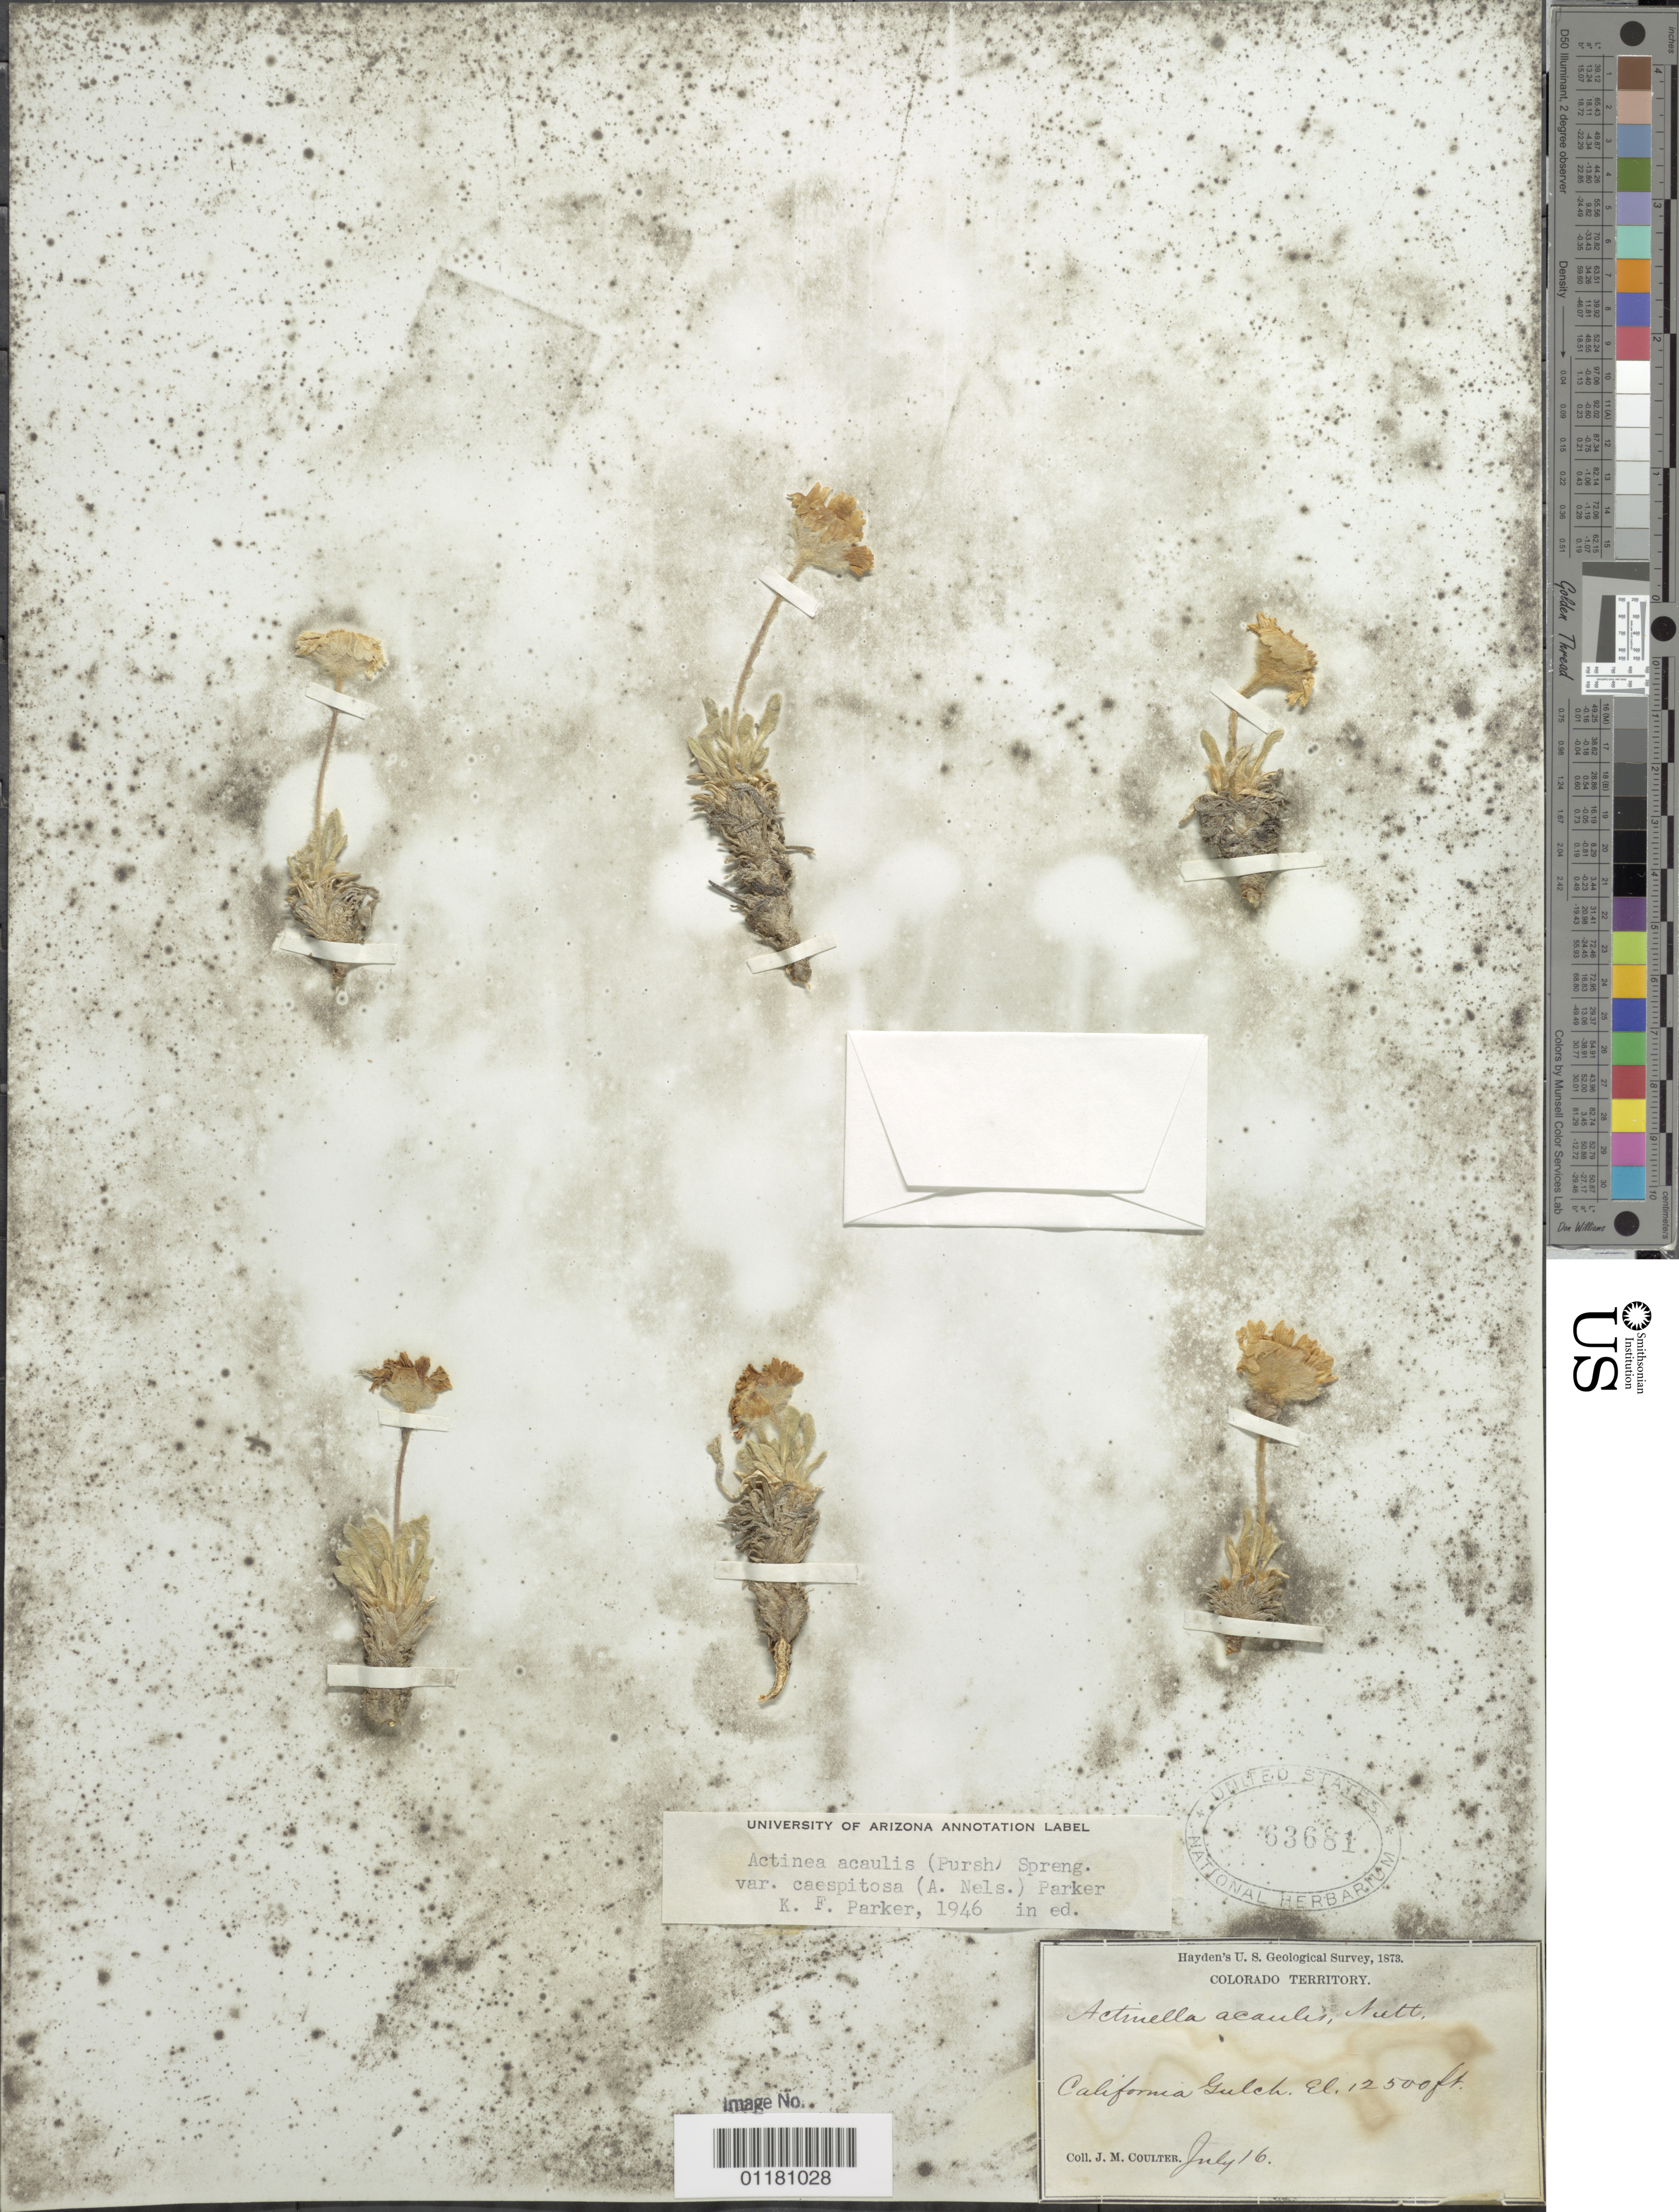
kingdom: Plantae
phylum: Tracheophyta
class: Magnoliopsida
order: Asterales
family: Asteraceae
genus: Actinea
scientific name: Actinea acaulis var. caespitosa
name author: (A. Nelson) K.F. Parker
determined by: Parker, K. F.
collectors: J. M. Coulter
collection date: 1873-07-16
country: United States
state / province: Colorado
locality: California Gulch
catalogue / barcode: US 63681